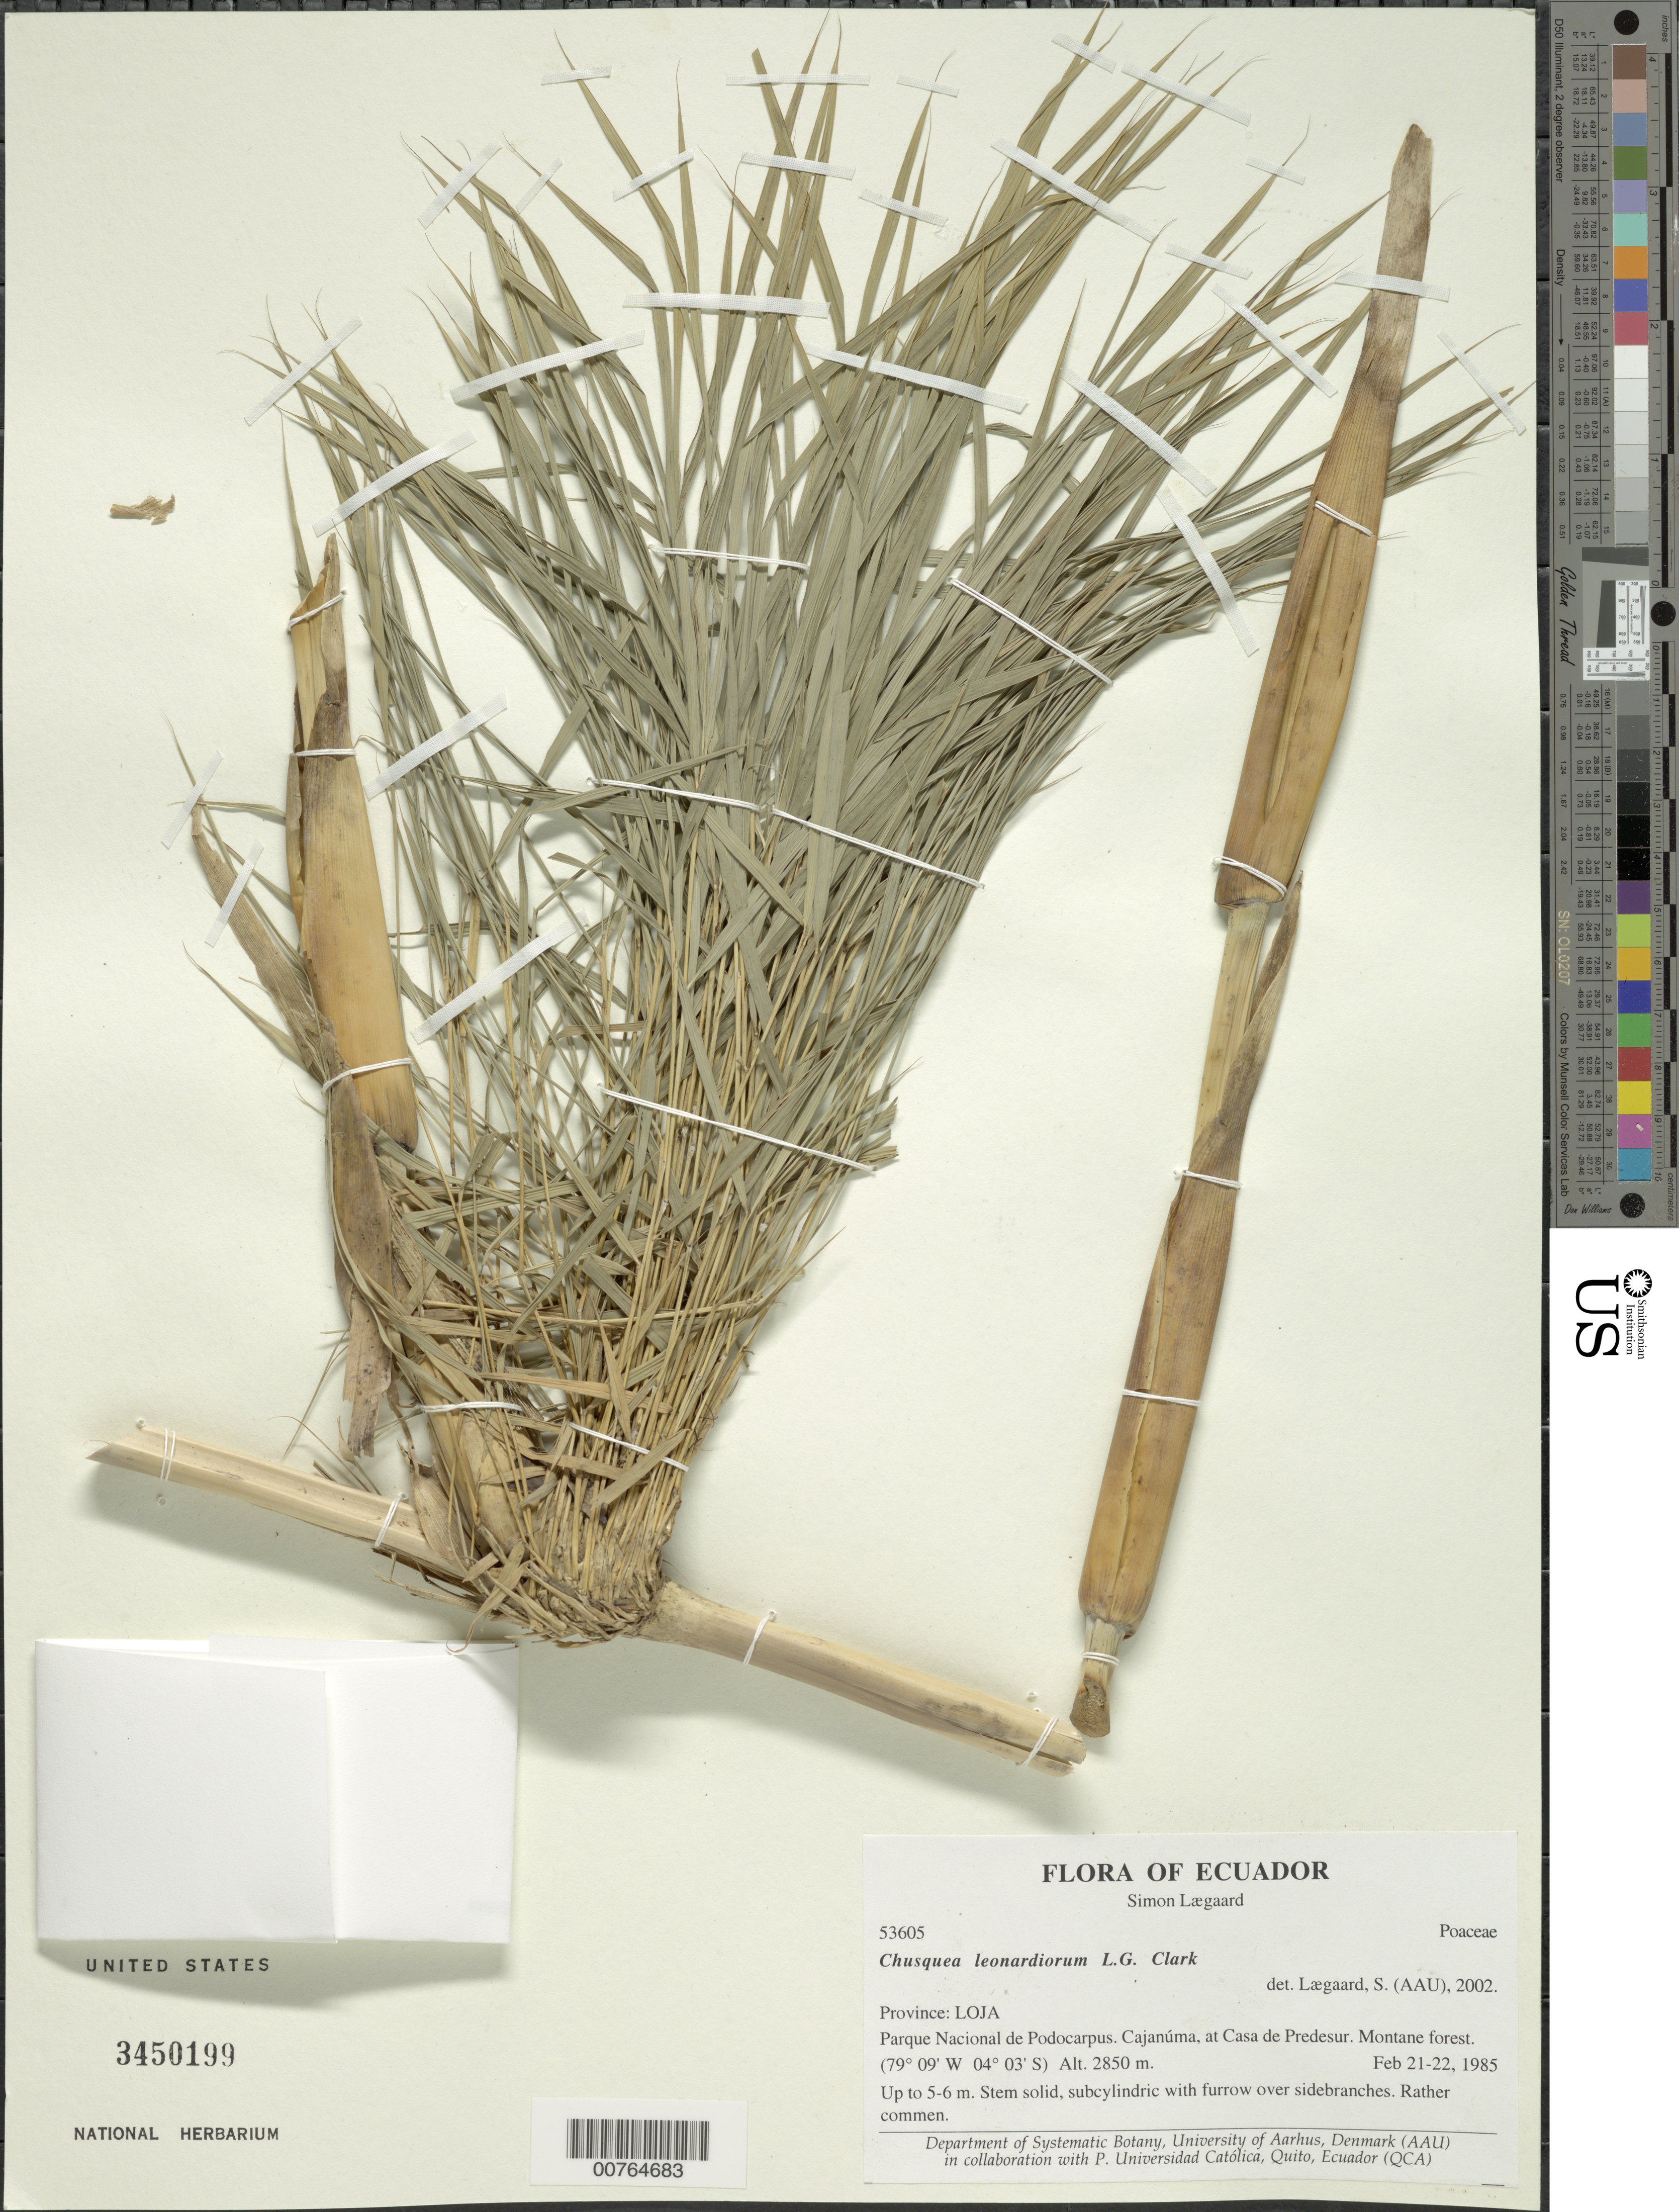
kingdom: Plantae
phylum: Tracheophyta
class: Liliopsida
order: Poales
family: Poaceae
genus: Chusquea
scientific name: Chusquea leonardiorum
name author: L.G. Clark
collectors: S. Lægaard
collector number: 53605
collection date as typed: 21 Feb 1985 to 22 Feb 1985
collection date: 1985-02-21/1985-02-22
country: Ecuador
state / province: Loja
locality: Podocarpus National Park, Cajanuma at Casa de Pedesur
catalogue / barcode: US 3450199